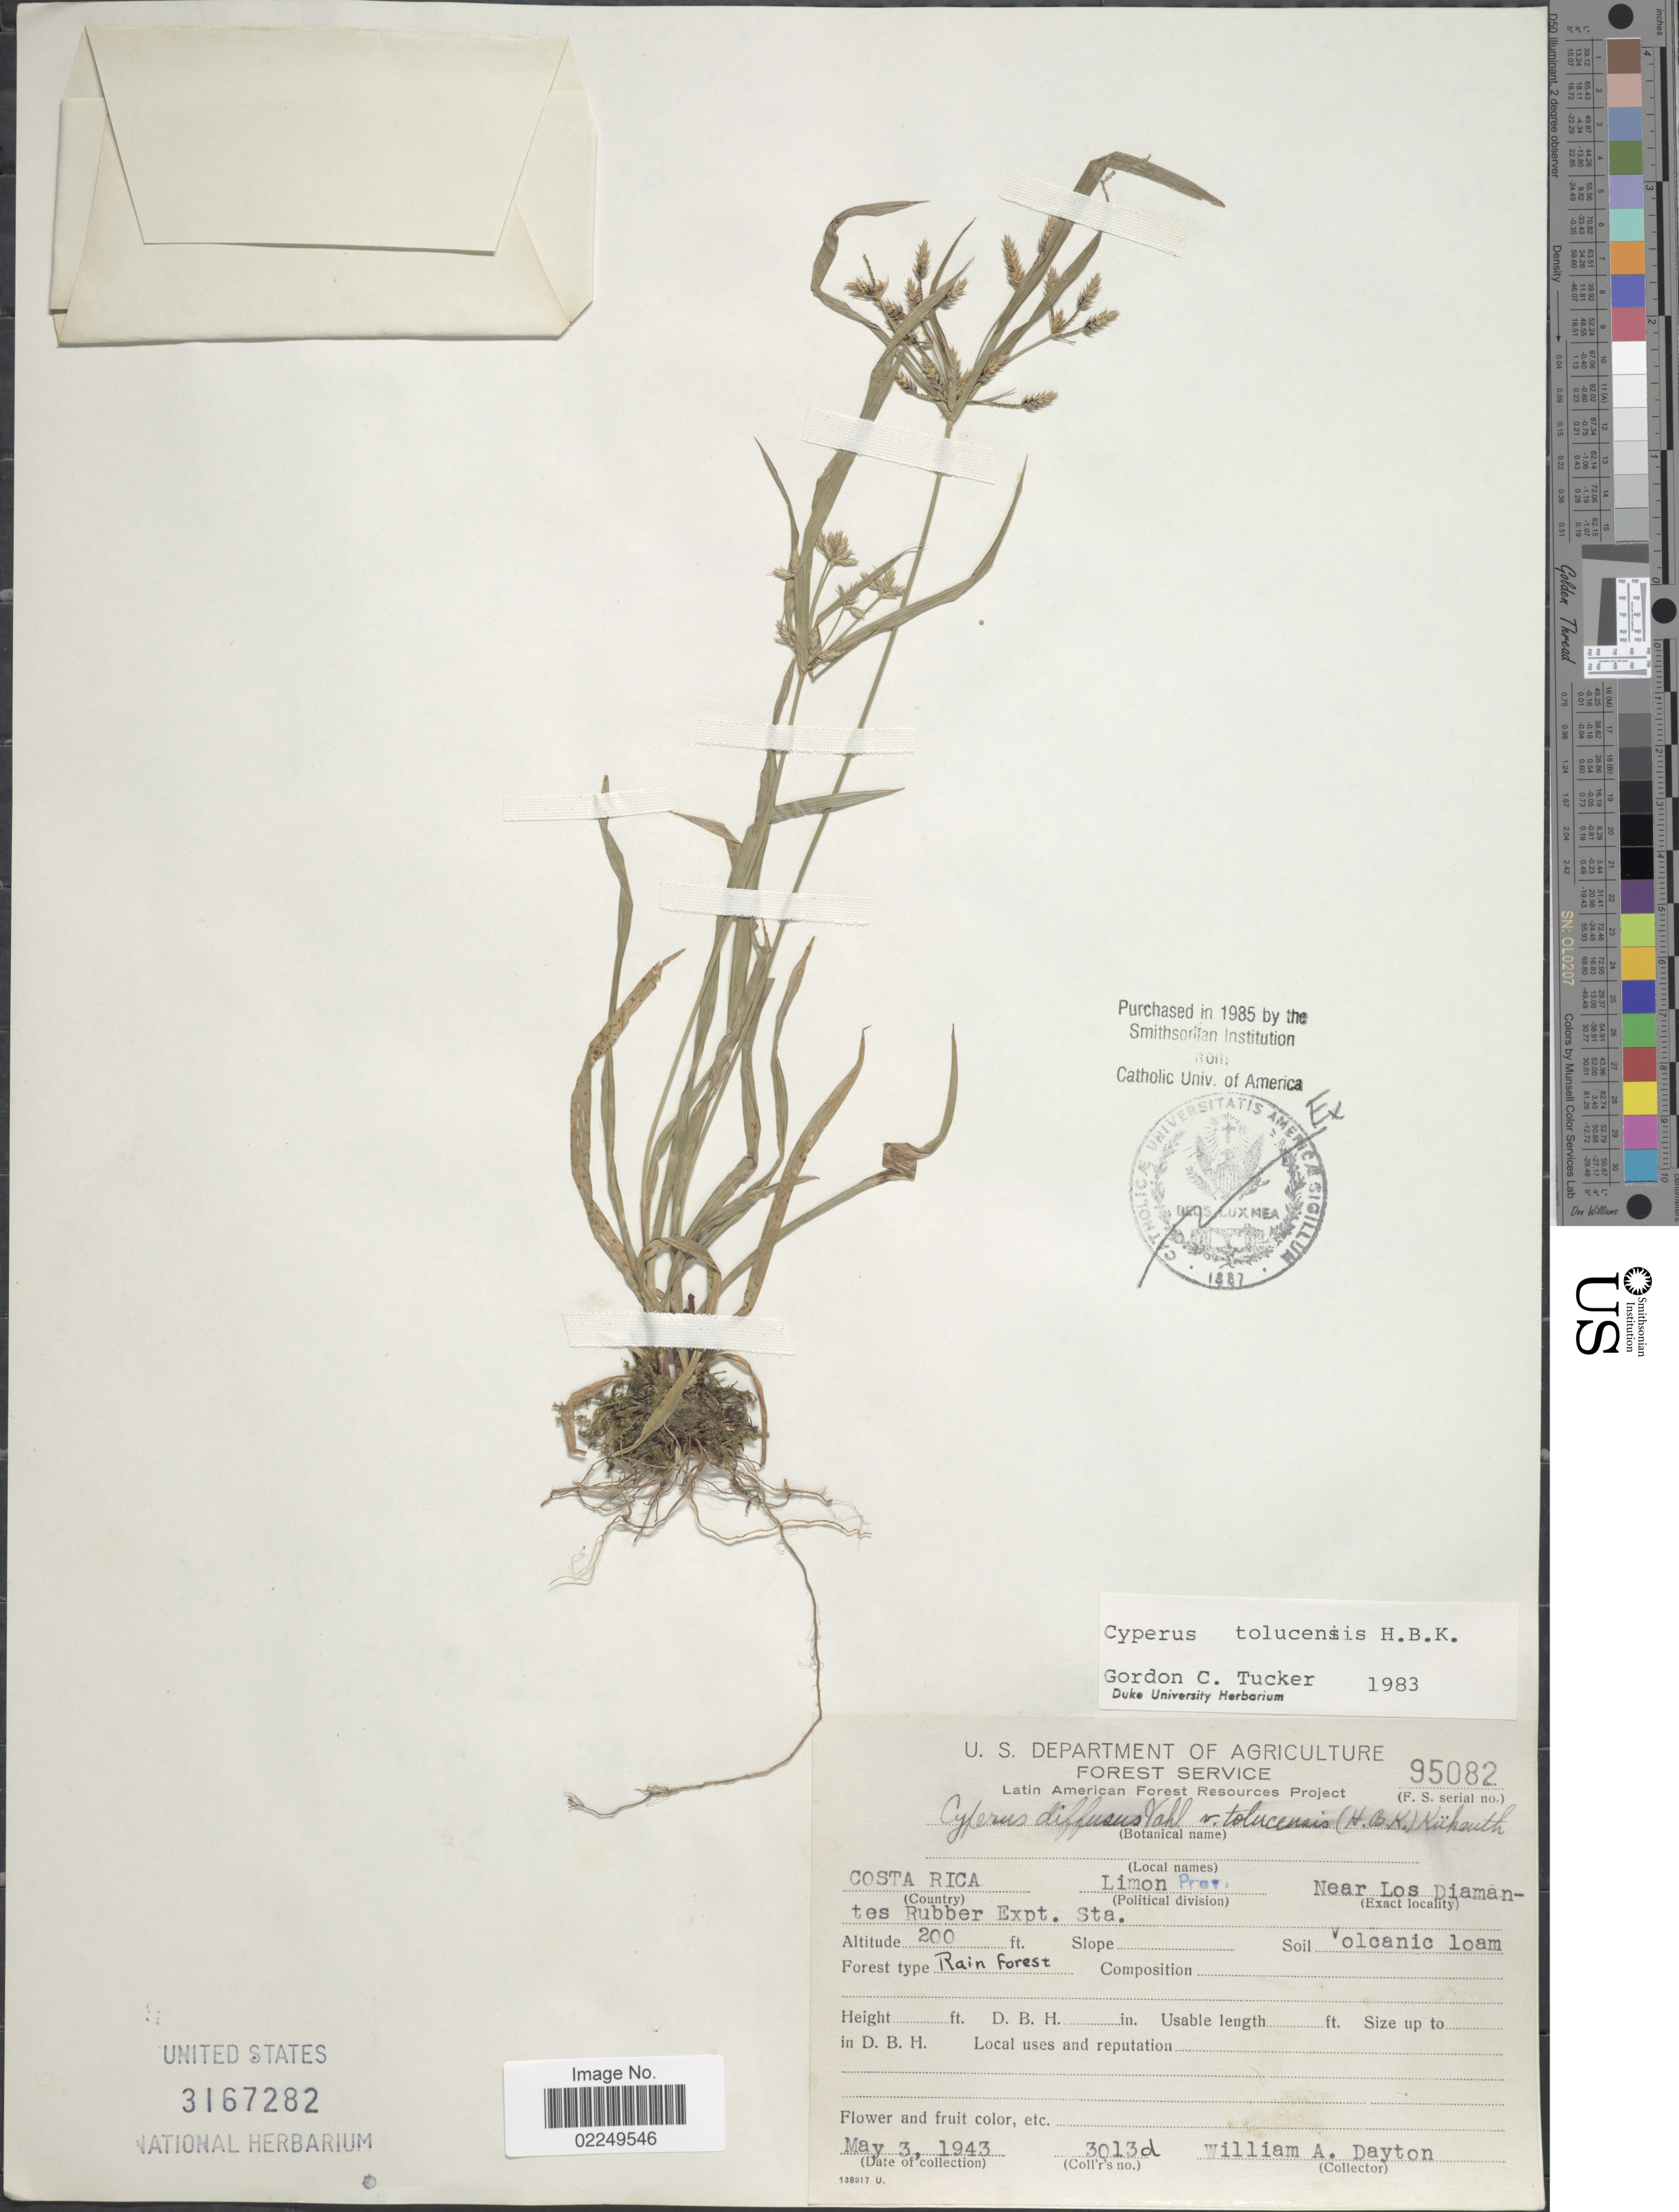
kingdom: Plantae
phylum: Tracheophyta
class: Liliopsida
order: Poales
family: Cyperaceae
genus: Cyperus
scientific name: Cyperus laxus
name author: Lam.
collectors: W. Dayton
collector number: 3013d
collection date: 1943-05-03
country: Costa Rica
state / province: Limón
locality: Costa Rica, Limon Prov., Near Los Diamantes Rubber Expt. Sta.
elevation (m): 61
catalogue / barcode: US 3167282